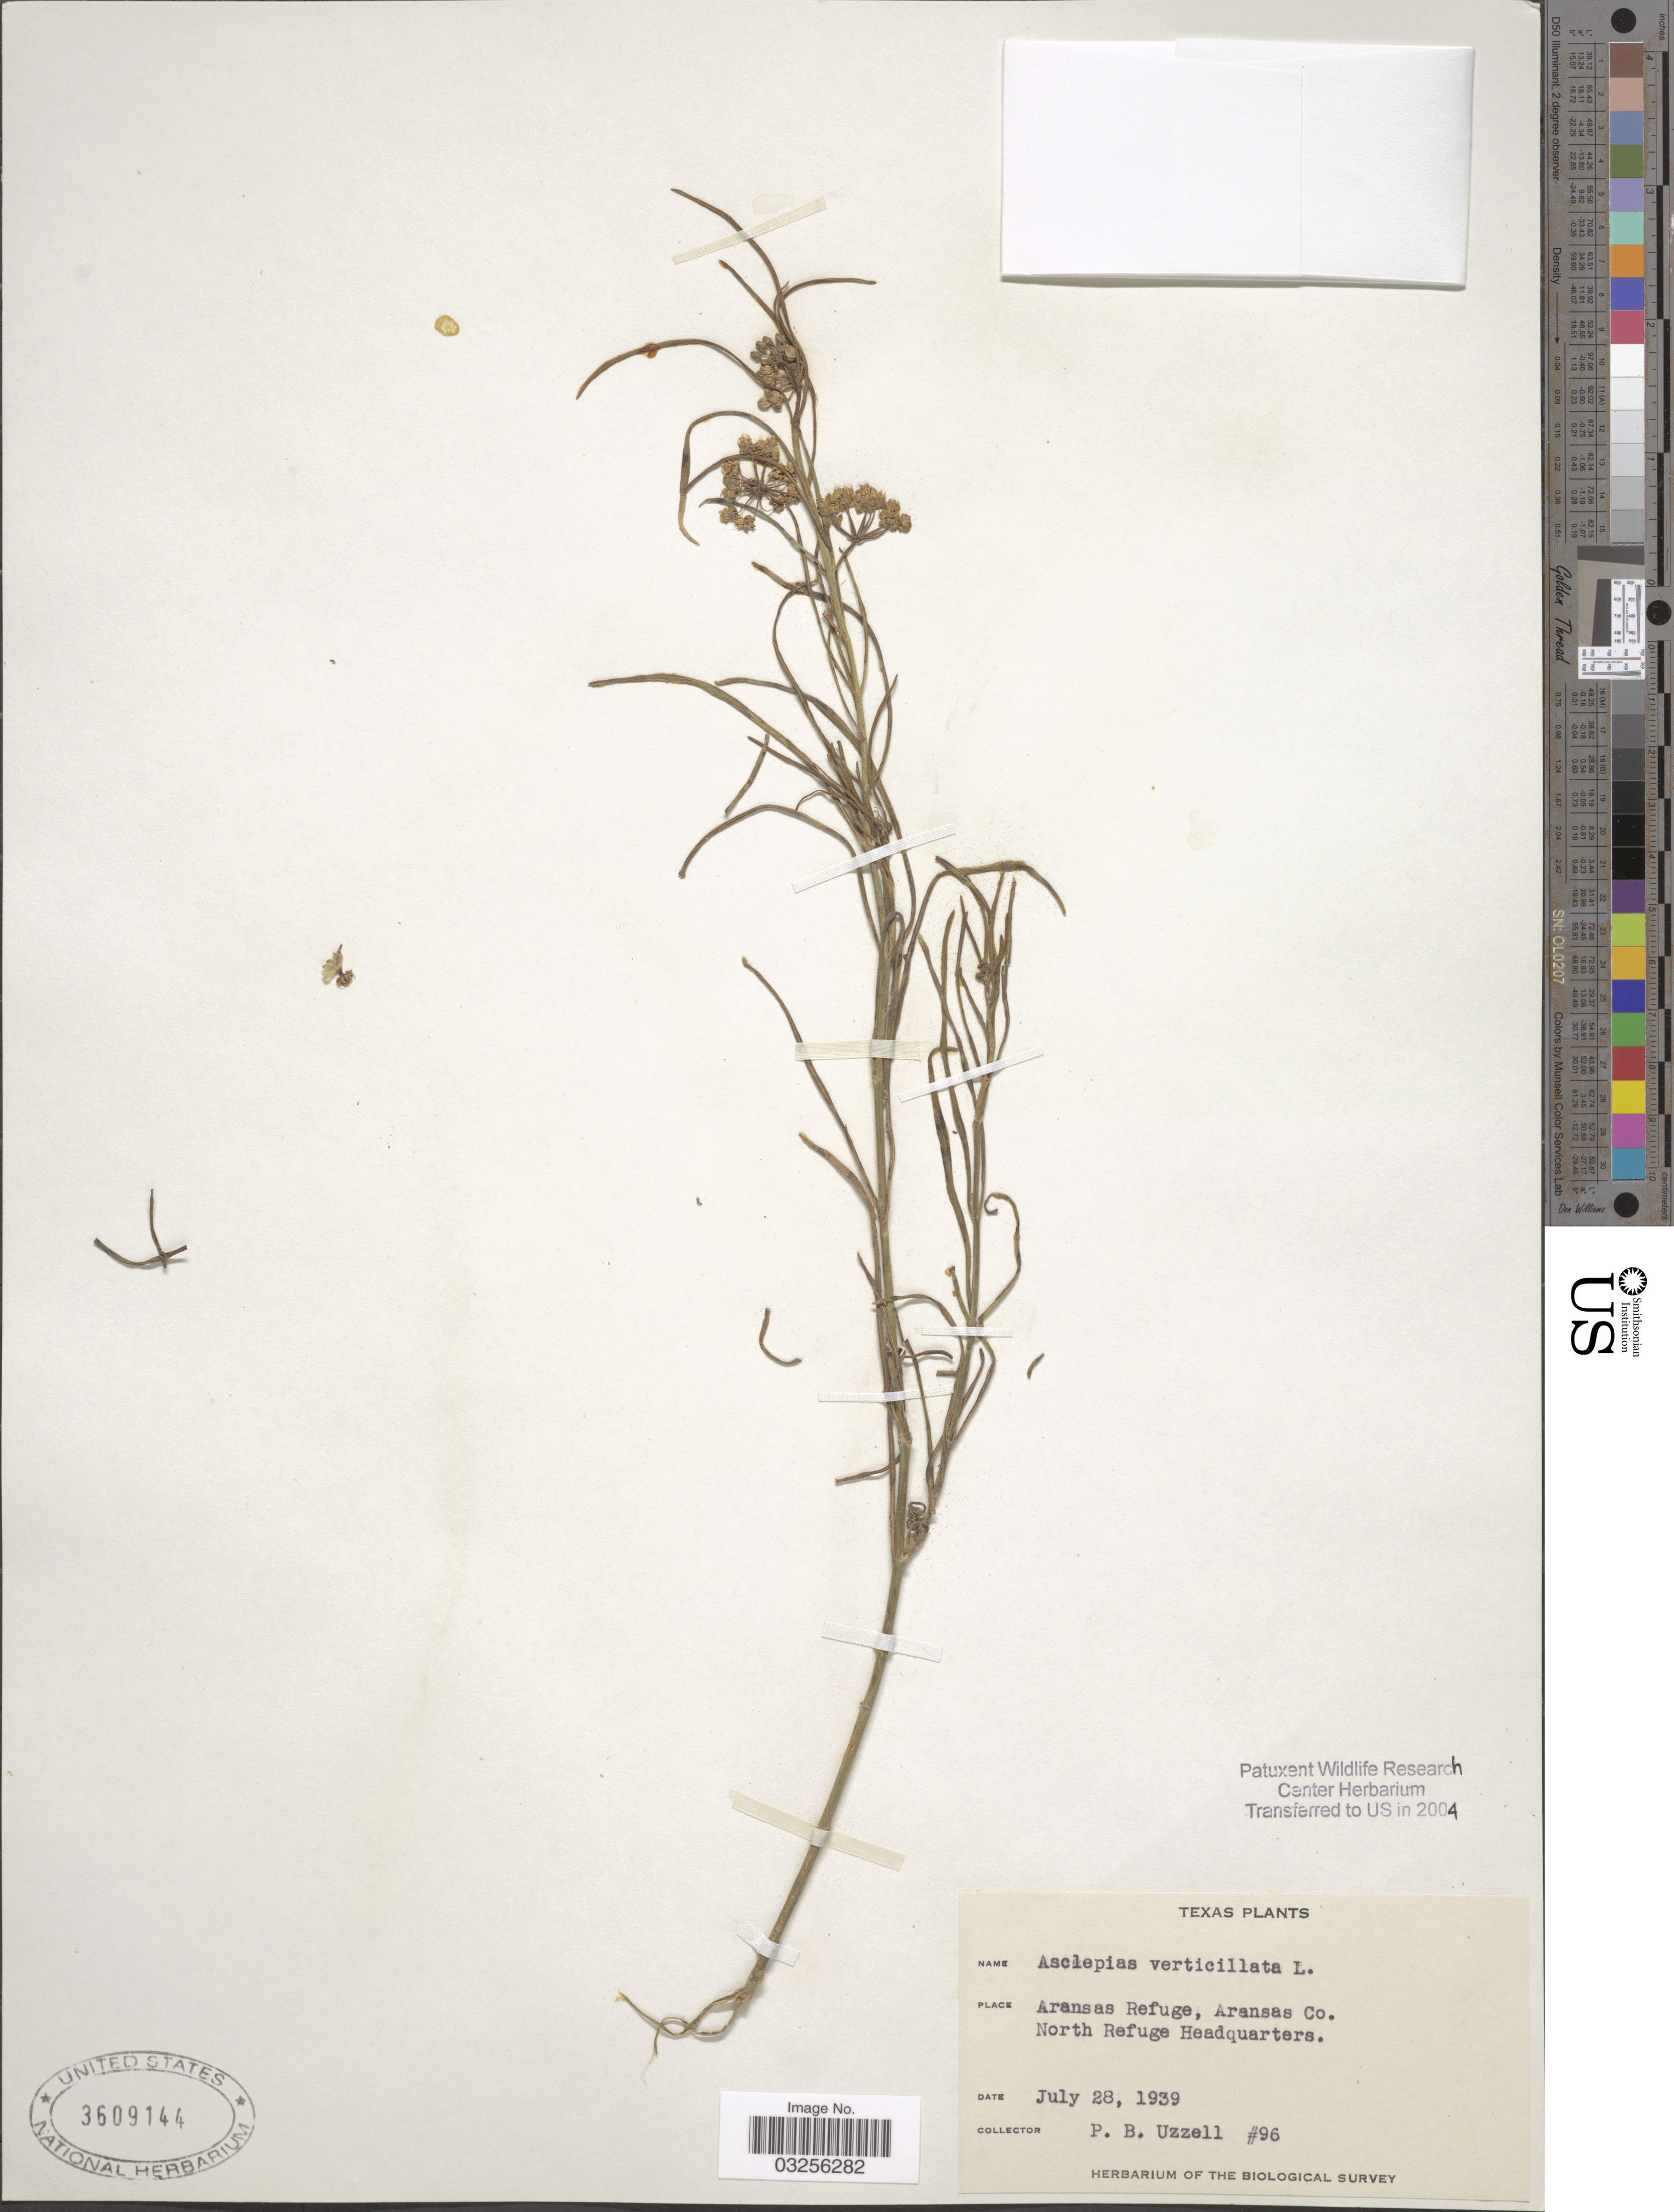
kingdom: Plantae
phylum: Tracheophyta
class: Magnoliopsida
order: Gentianales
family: Apocynaceae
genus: Asclepias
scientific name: Asclepias verticillata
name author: L.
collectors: P. Uzzell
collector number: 96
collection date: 1939-07-28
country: United States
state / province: Texas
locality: Aransas Refuge, Aransas Co. North Refuge Headquarters.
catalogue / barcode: US 3609144